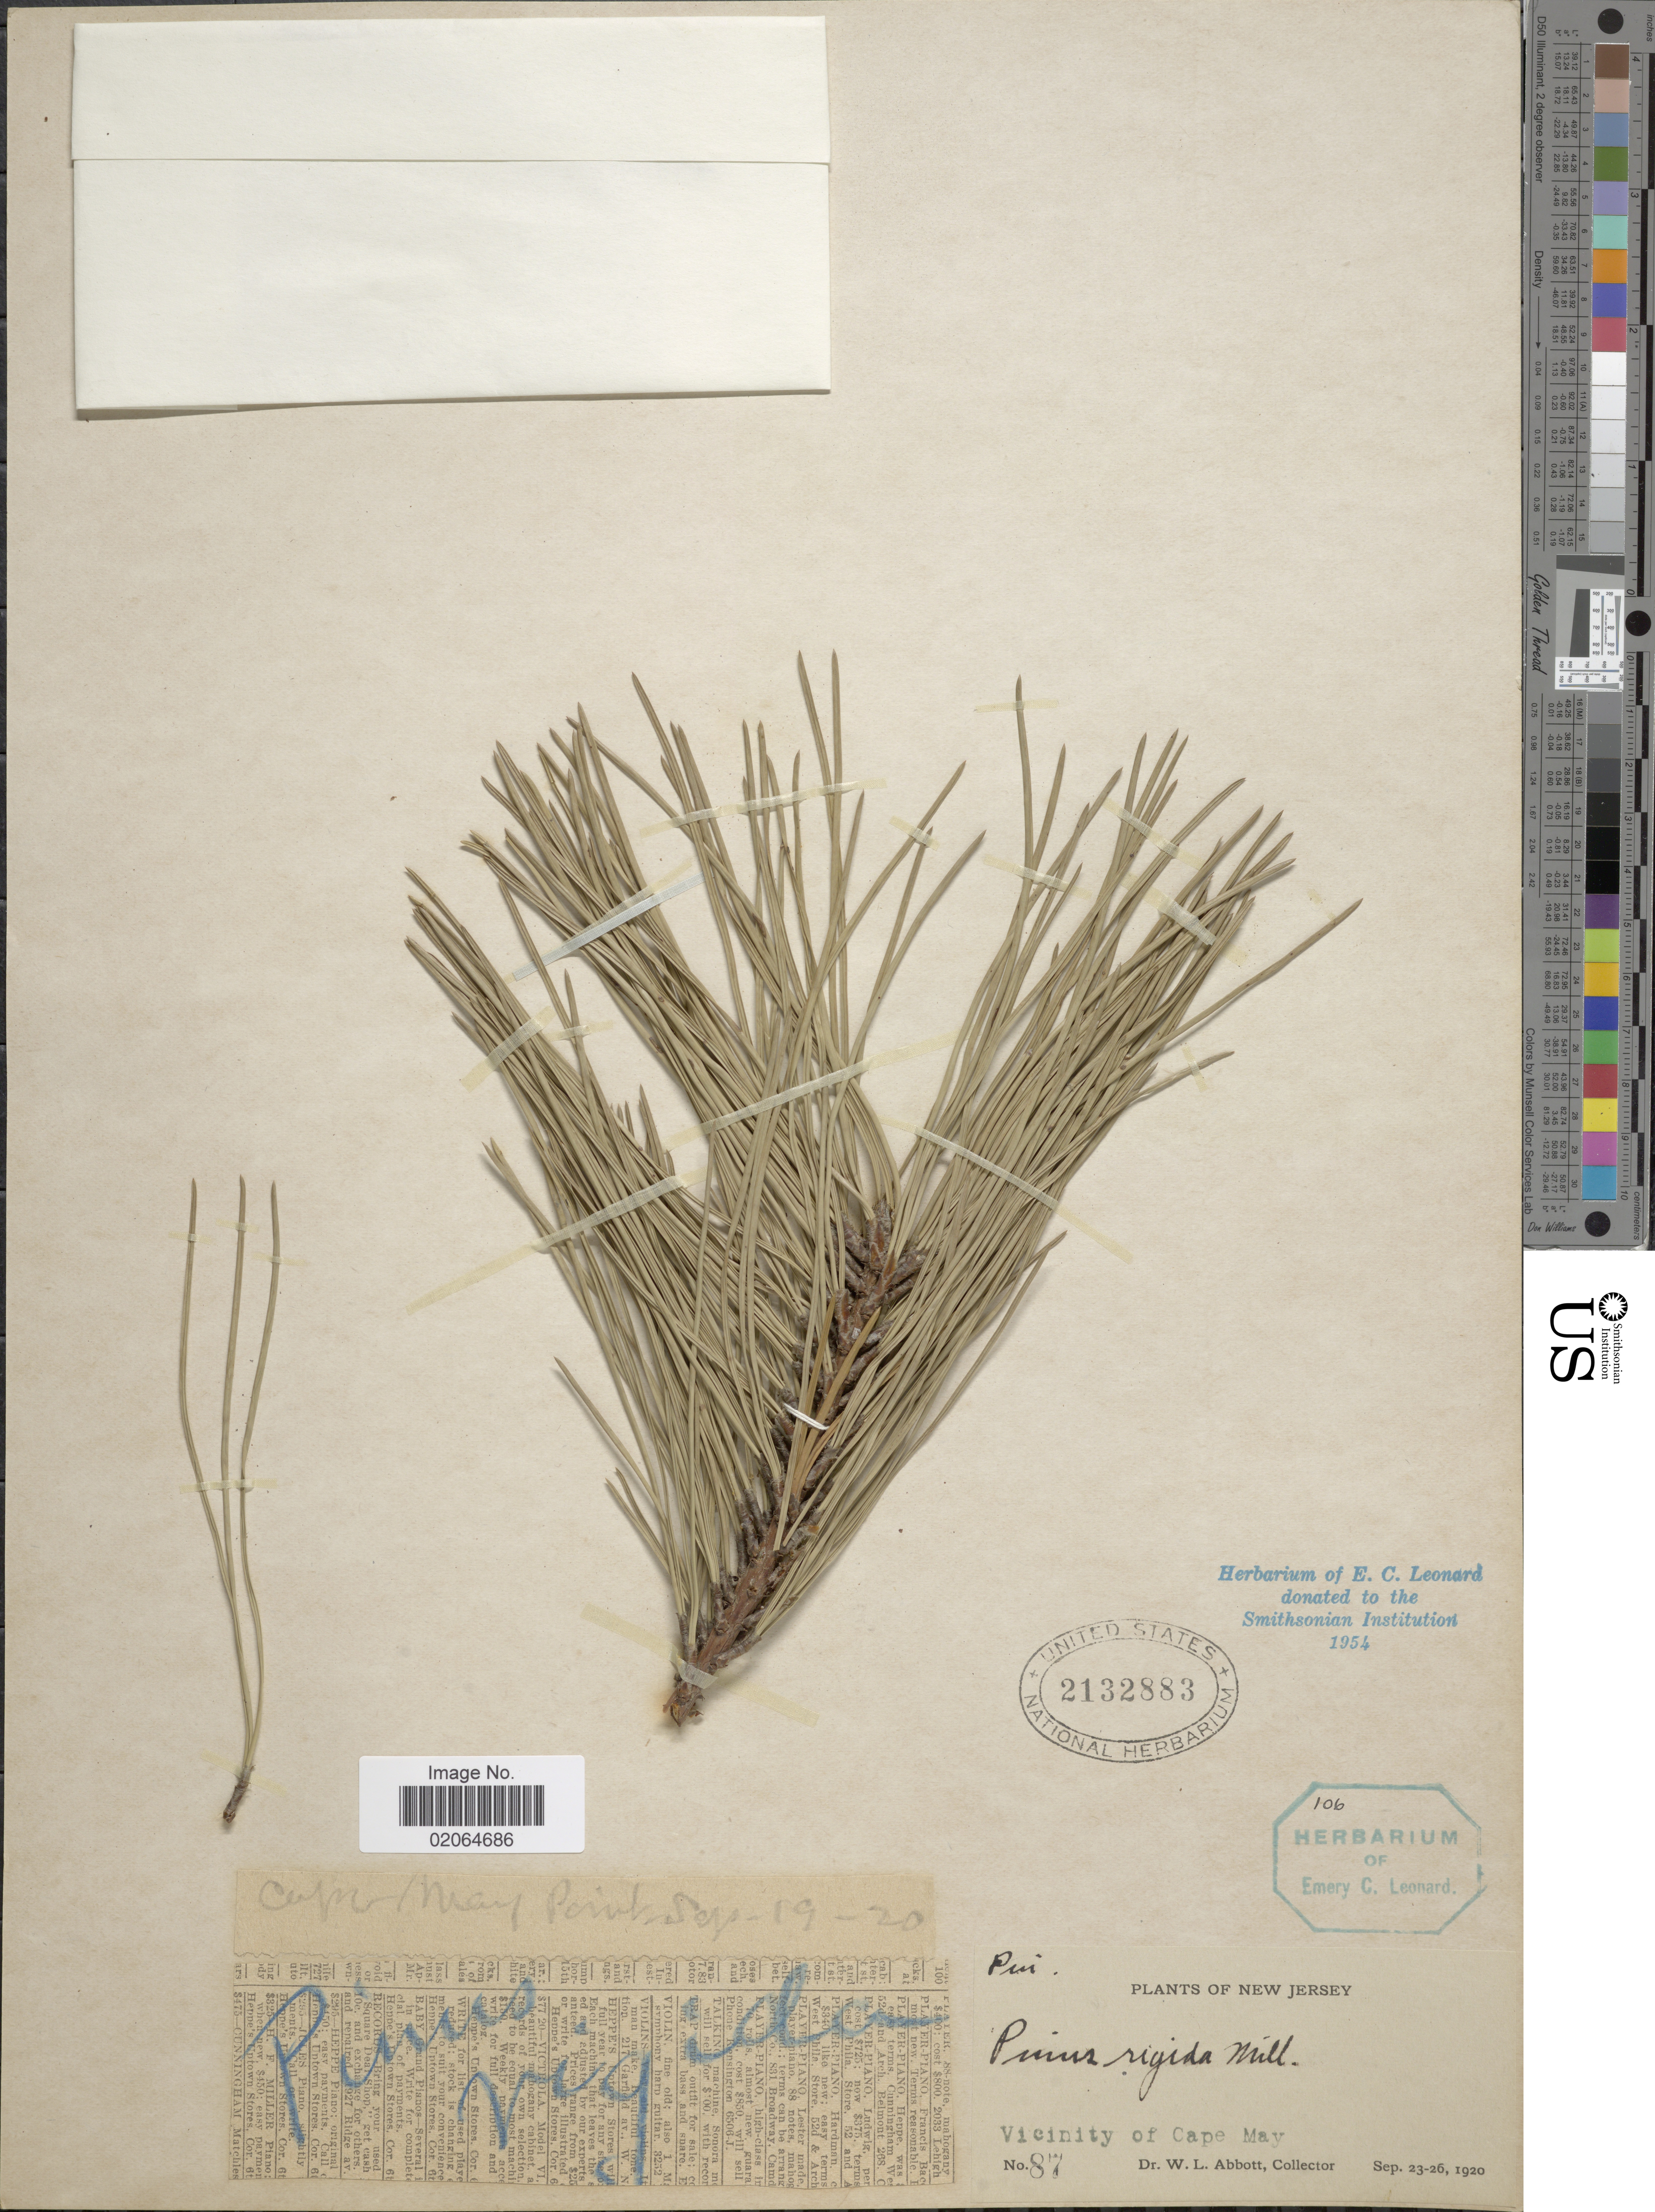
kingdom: Plantae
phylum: Tracheophyta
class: Pinopsida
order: Pinales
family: Pinaceae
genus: Pinus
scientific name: Pinus rigida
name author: Mill.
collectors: W. L. Abbott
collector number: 87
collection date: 1920-09-23/1920-09-26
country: United States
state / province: New Jersey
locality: Vicinity of Cape May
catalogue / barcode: US 2132883